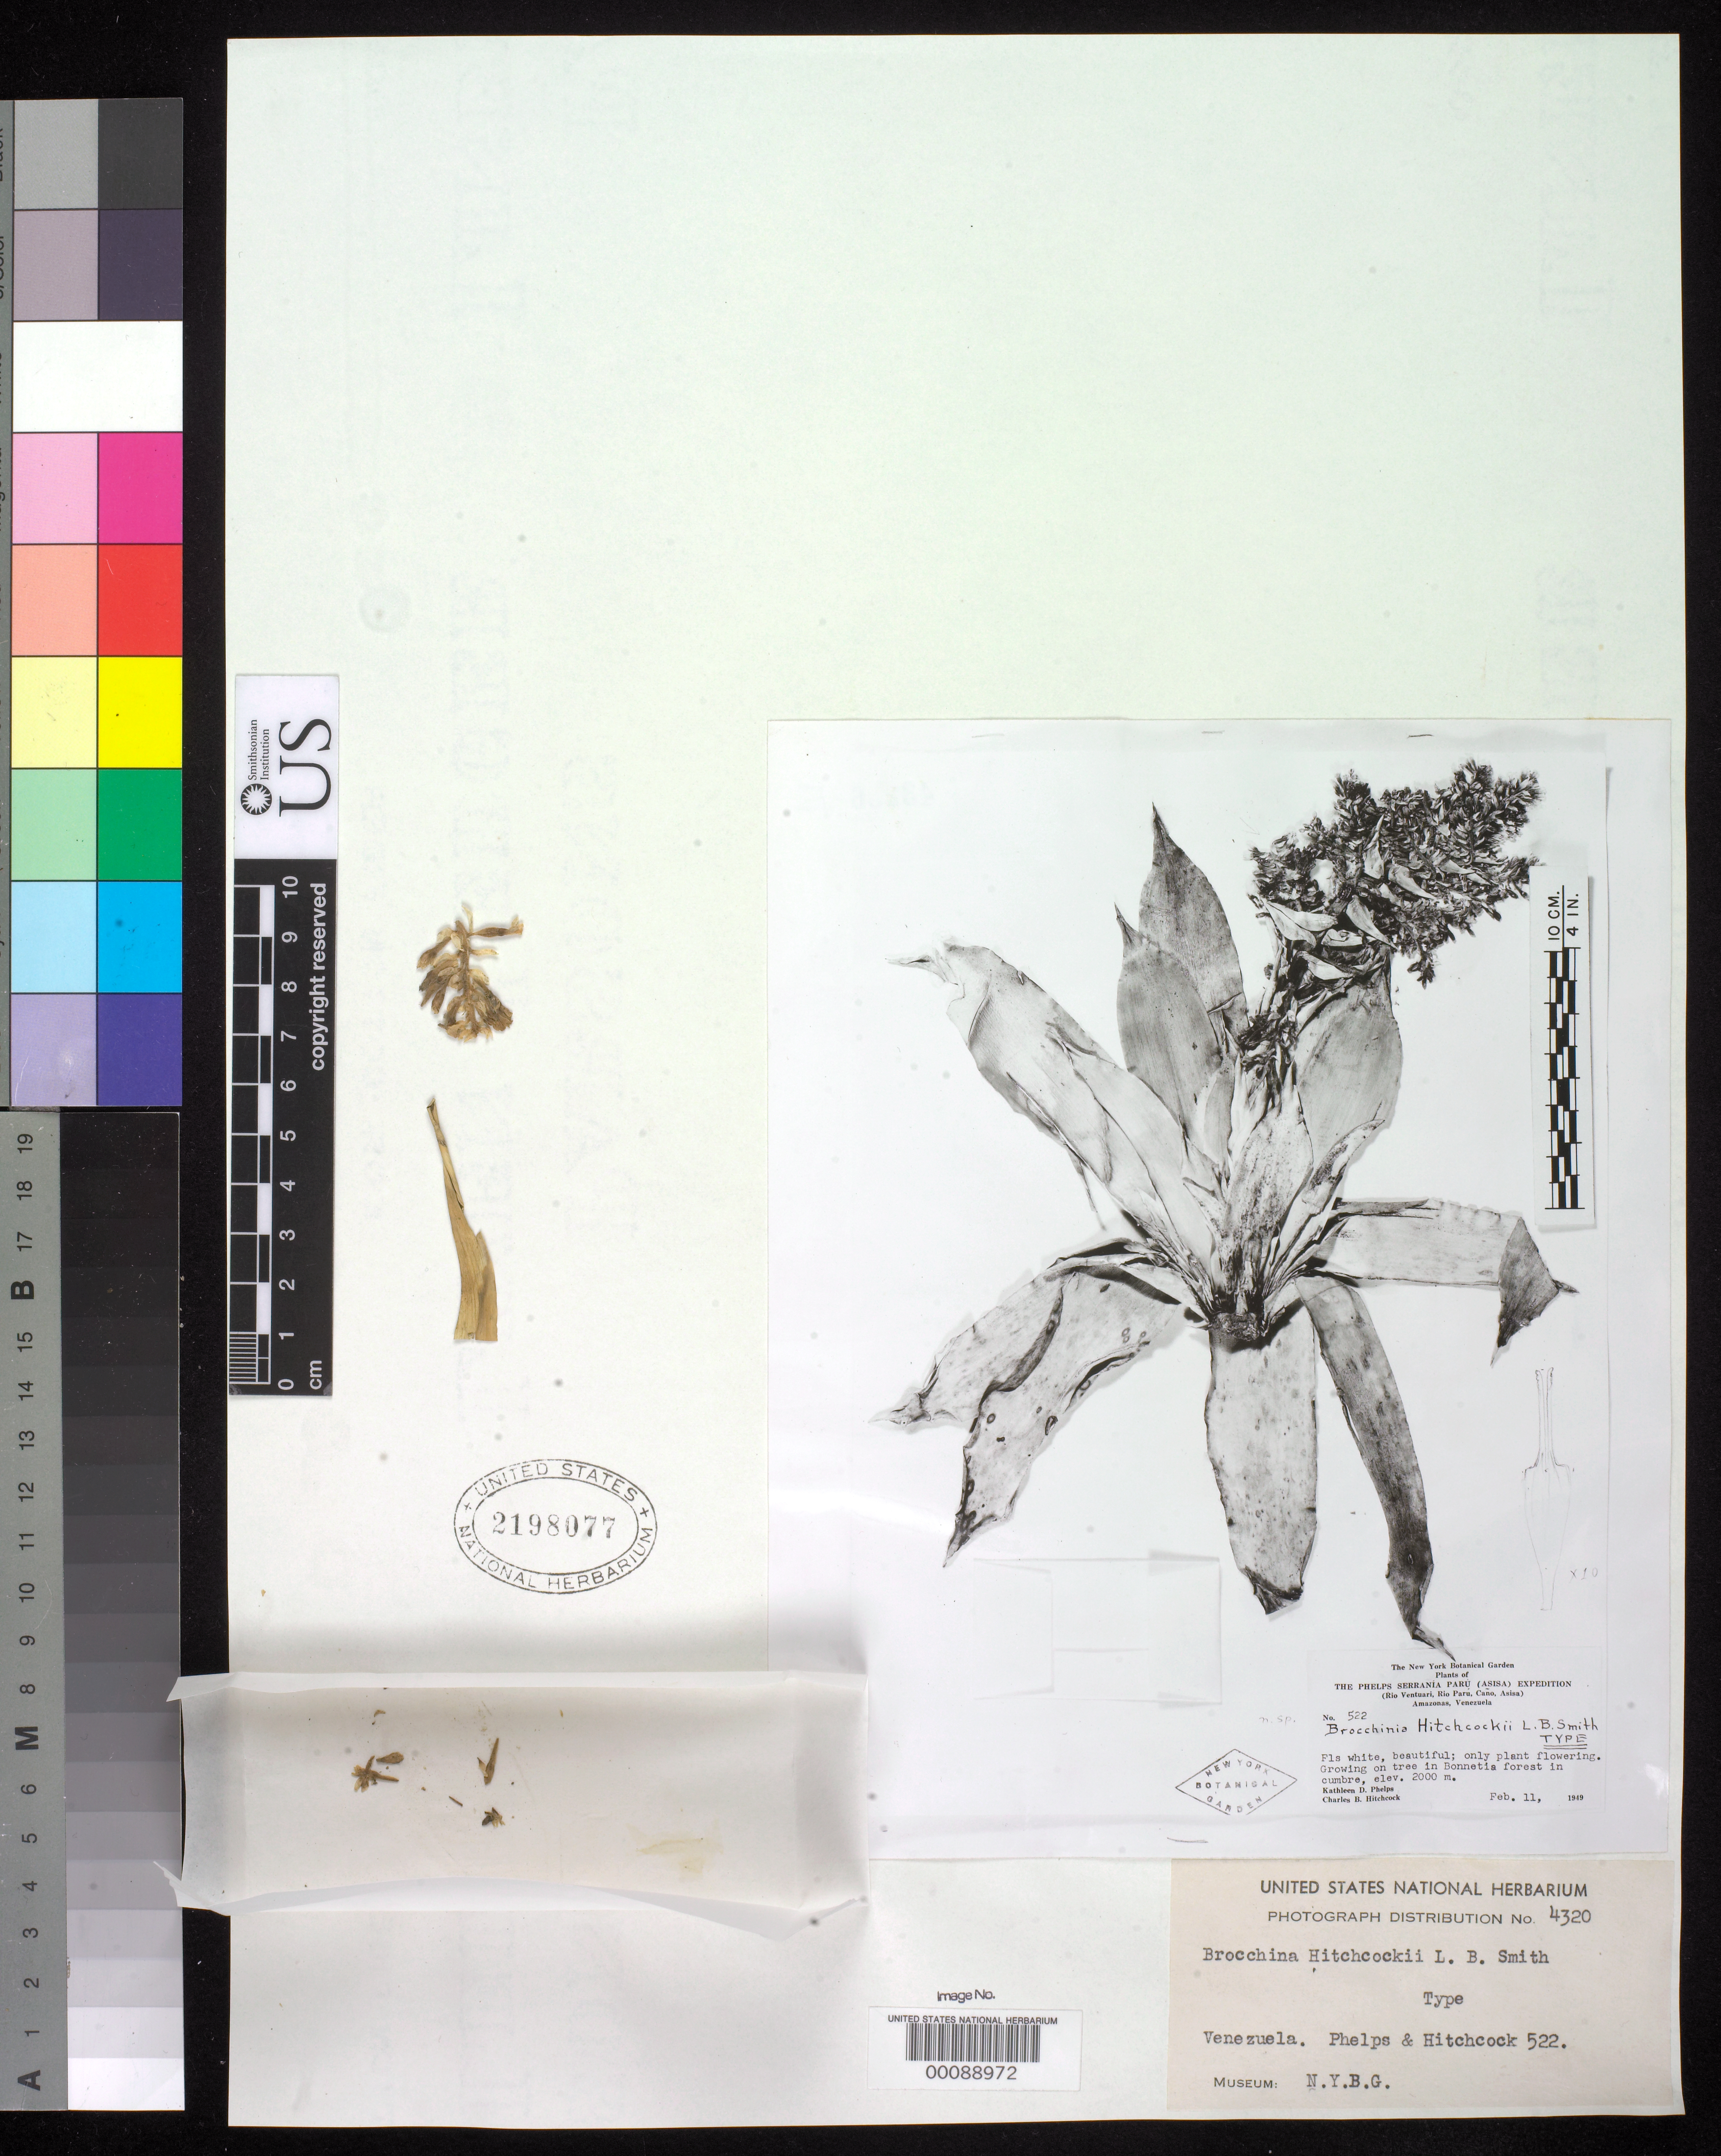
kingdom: Plantae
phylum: Tracheophyta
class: Liliopsida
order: Poales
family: Bromeliaceae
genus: Brocchinia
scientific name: Brocchinia hitchcockii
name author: L.B. Sm.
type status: Type Fragment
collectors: K. D. Phelps & C. B. Hitchcock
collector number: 522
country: Venezuela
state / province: Amazonas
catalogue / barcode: US 2198077